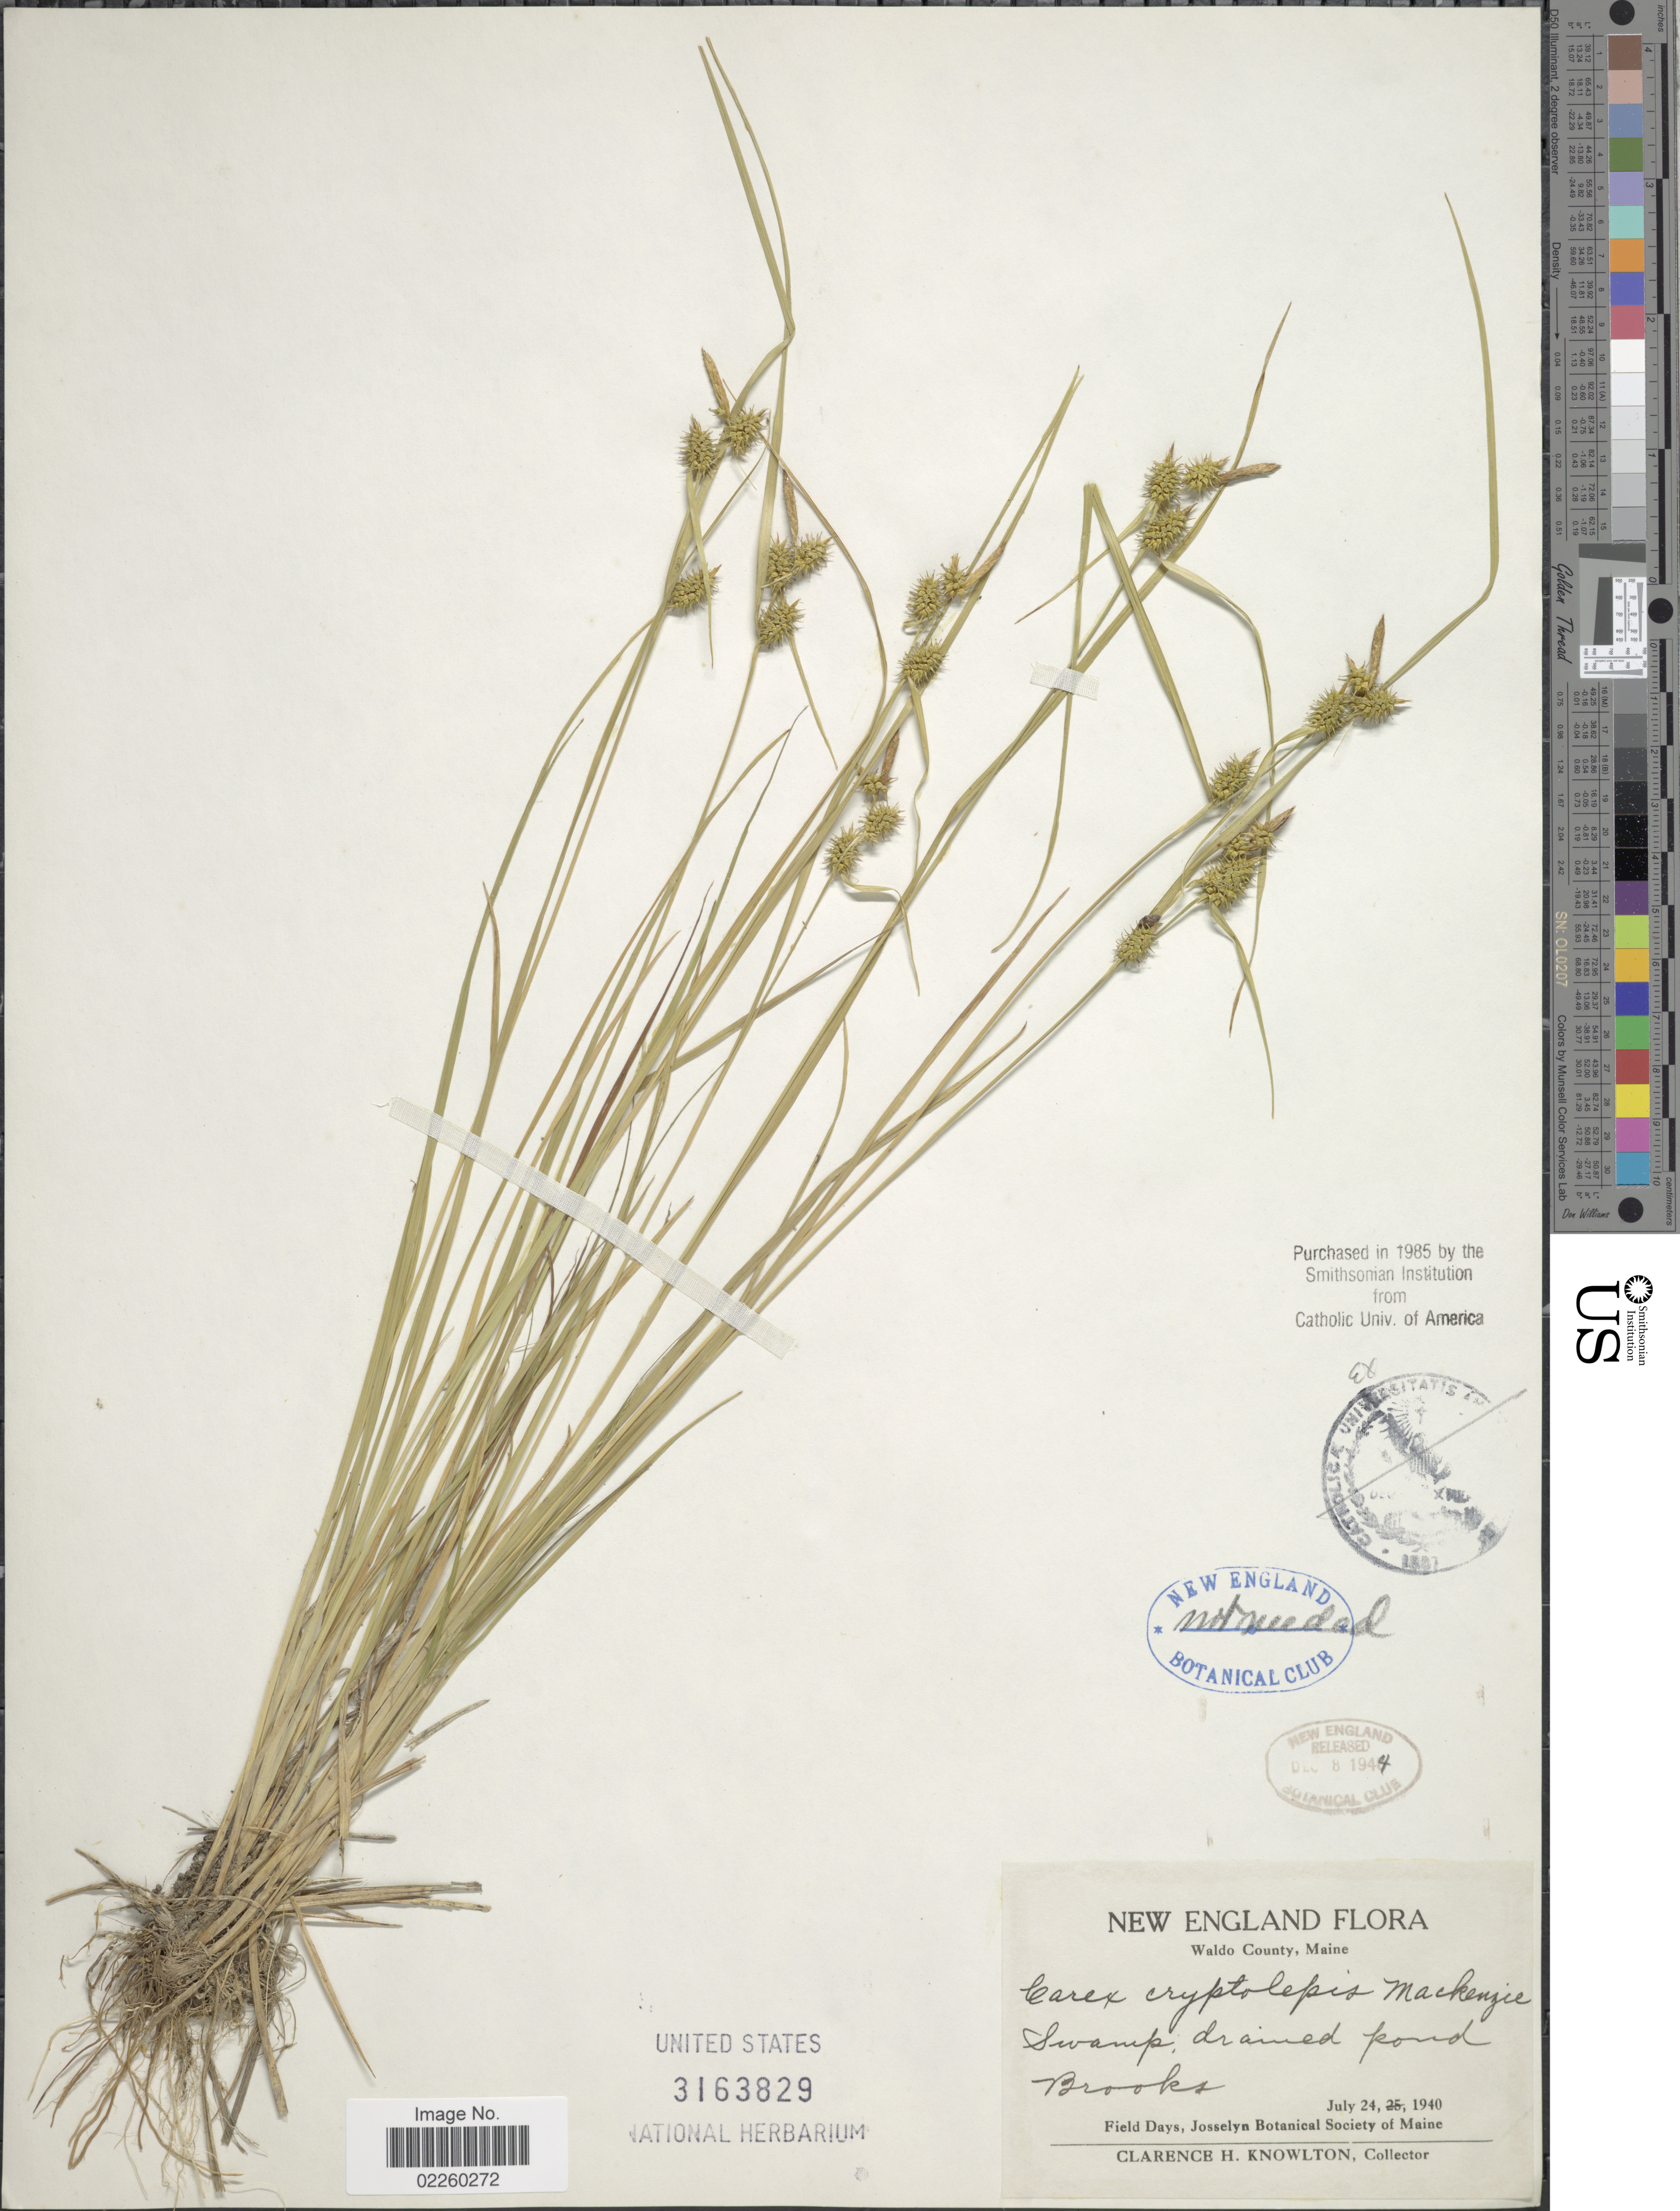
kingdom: Plantae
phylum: Tracheophyta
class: Liliopsida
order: Poales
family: Cyperaceae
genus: Carex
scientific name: Carex cryptolepis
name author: Mack.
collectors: C. H. Knowlton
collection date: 1940-07-24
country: United States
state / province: Maine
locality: New England, Waldo County, Brooks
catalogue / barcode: US 3163829